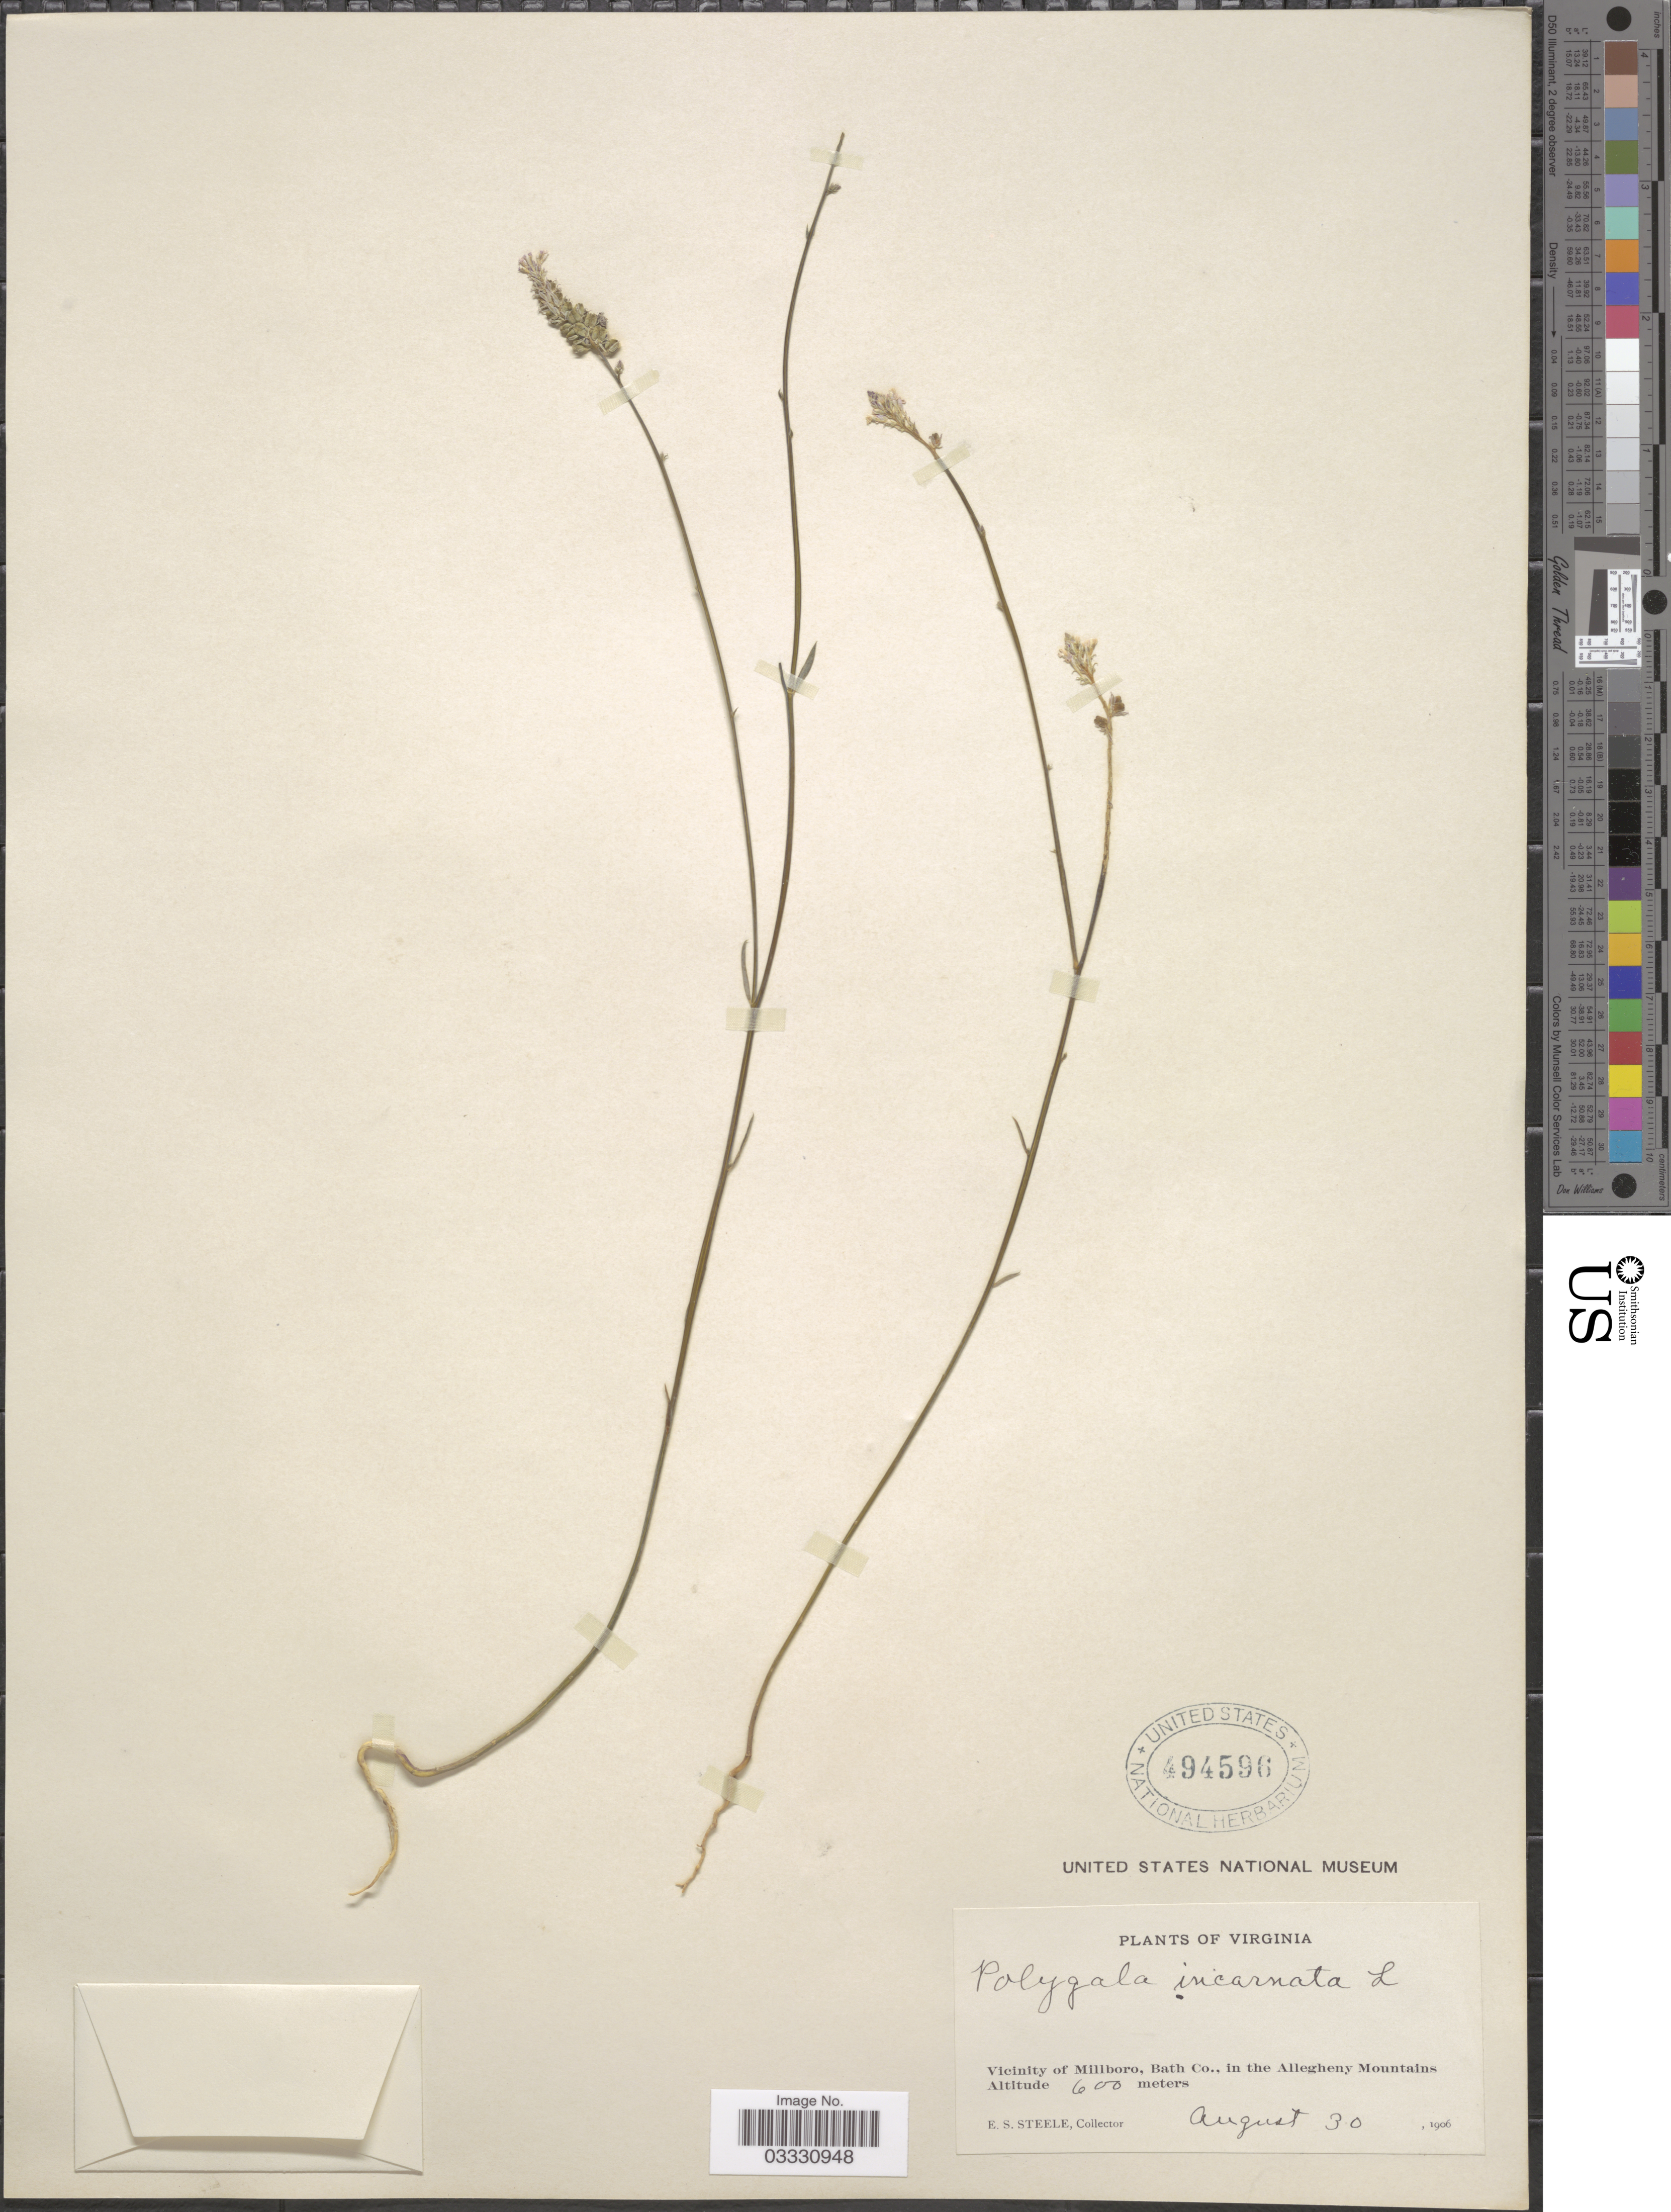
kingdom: Plantae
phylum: Tracheophyta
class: Magnoliopsida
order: Fabales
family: Polygalaceae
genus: Polygala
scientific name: Polygala incarnata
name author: L.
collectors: E. Steele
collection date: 1906-08-30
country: United States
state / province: Virginia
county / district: Bath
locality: Vicinity of Millboro, Bath Co., in the Allegheny Mountains.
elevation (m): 600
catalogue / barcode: US 494596